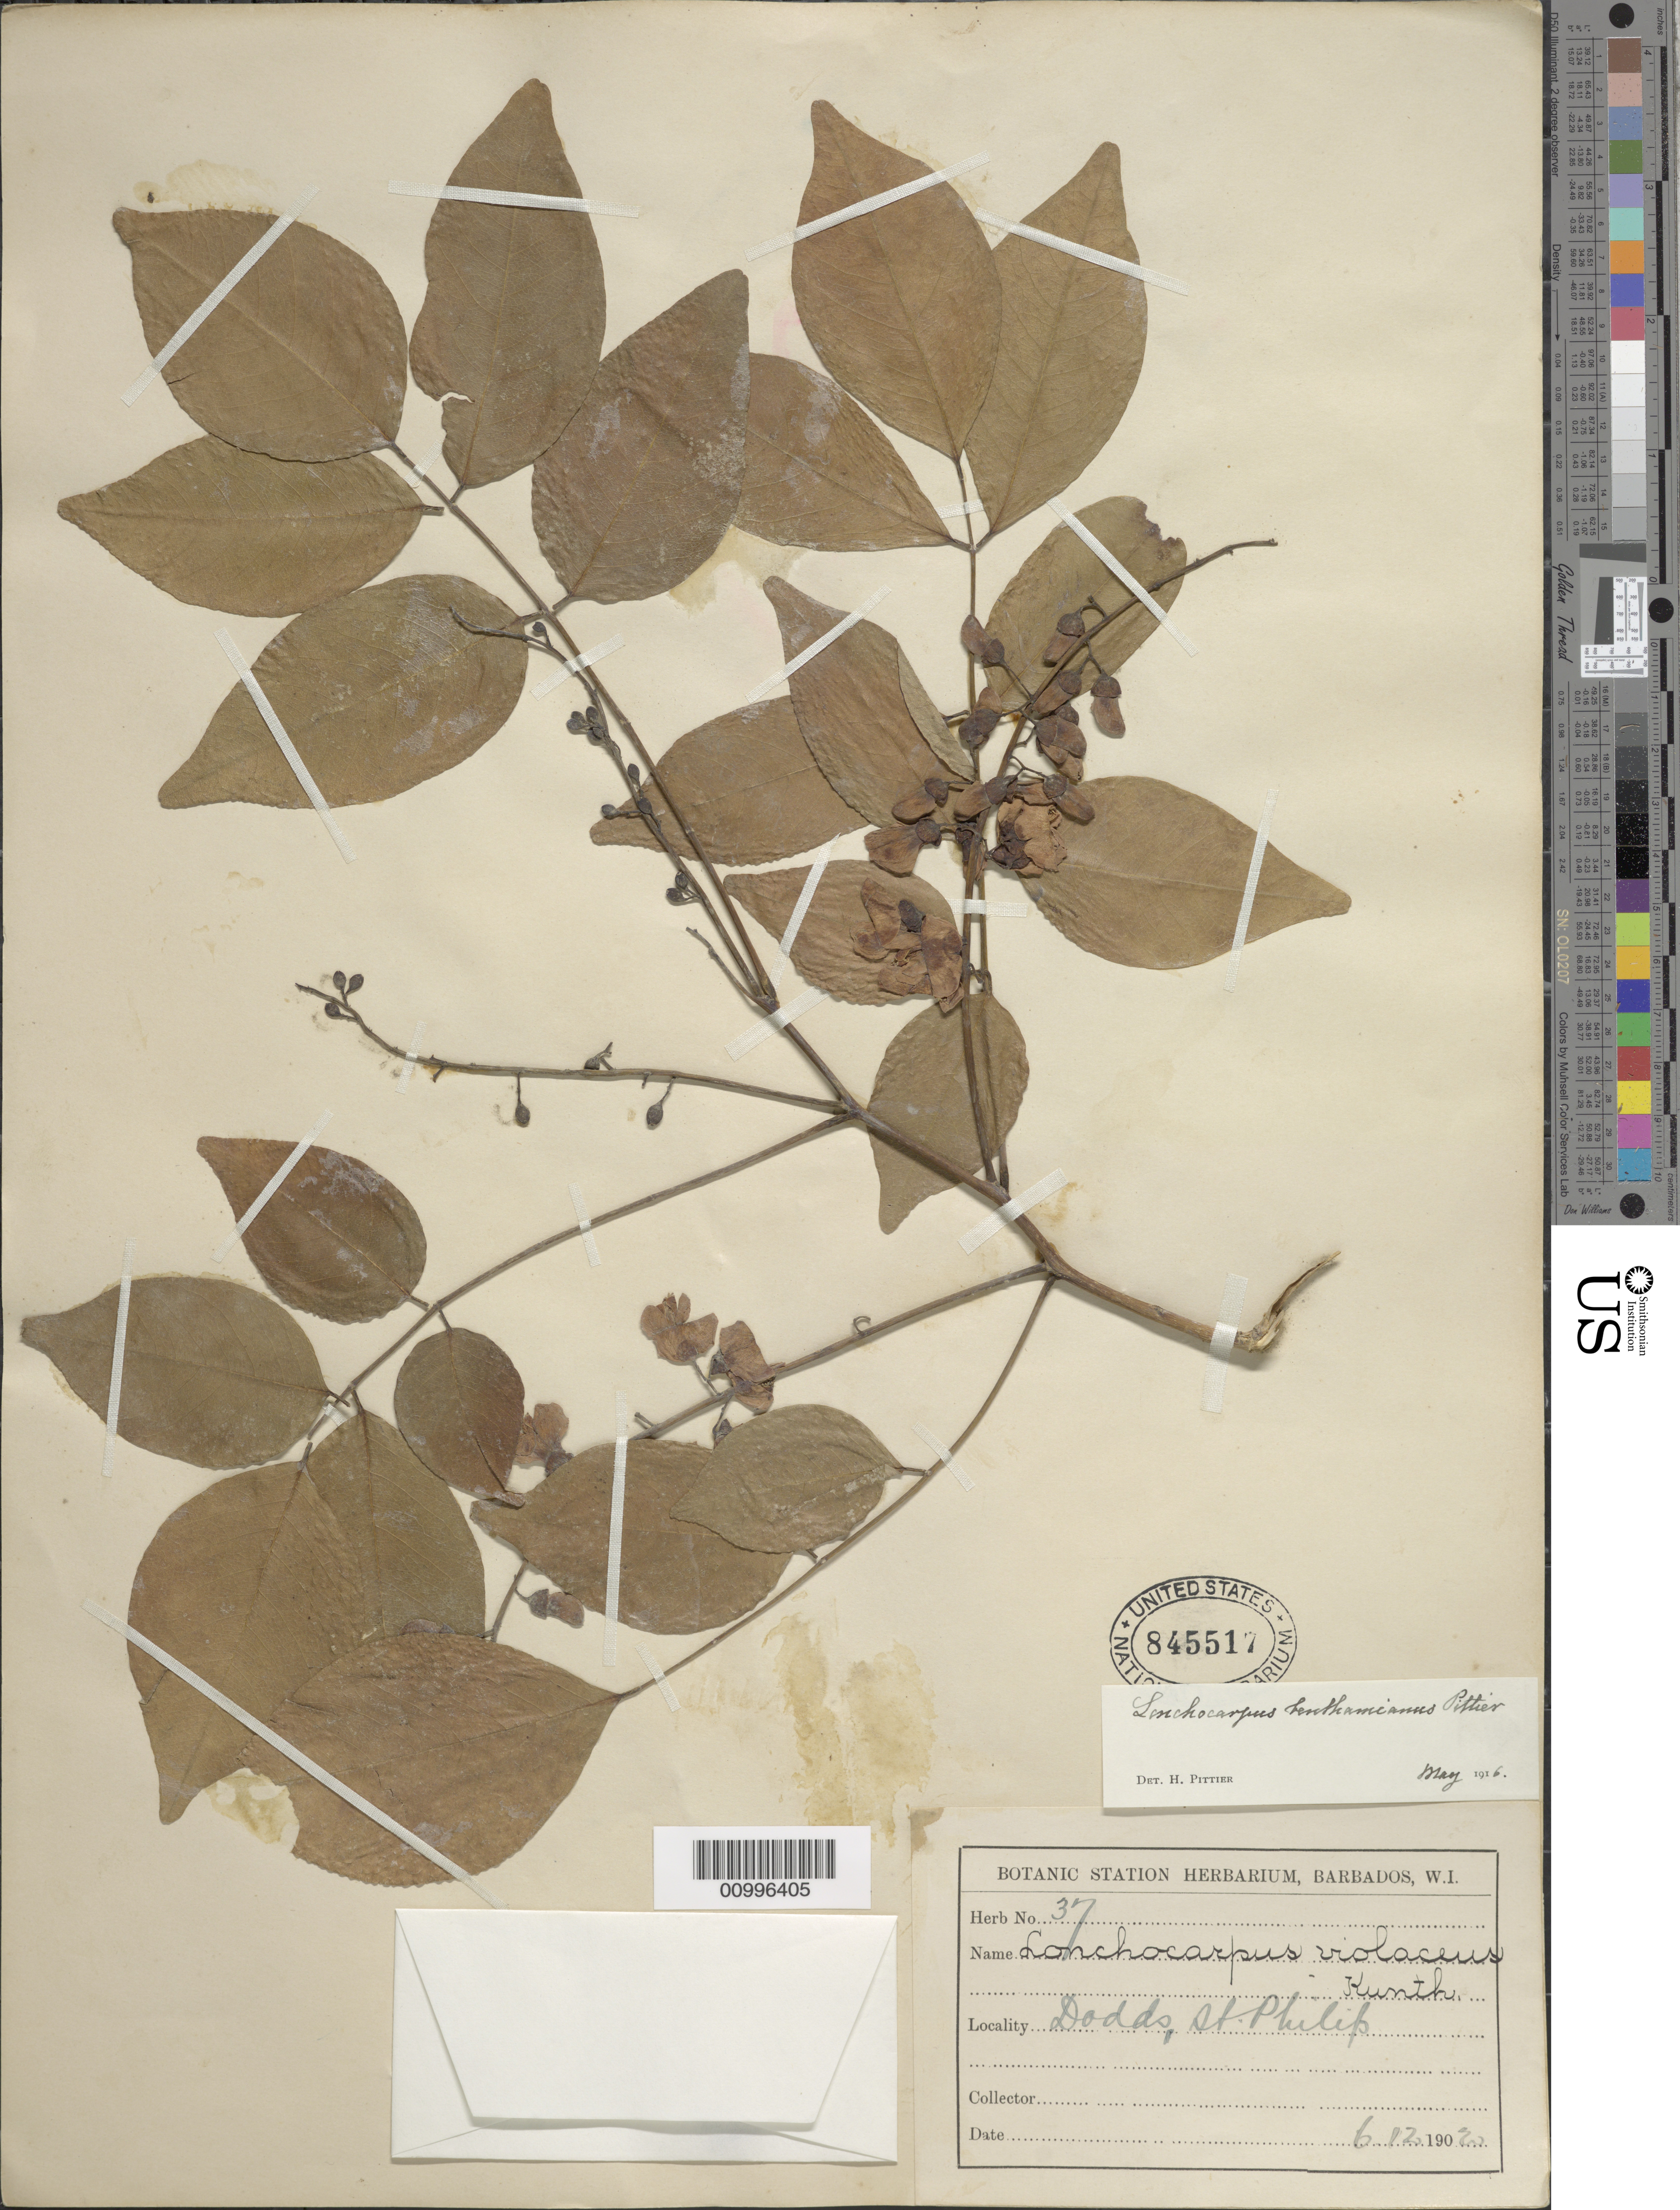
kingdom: Plantae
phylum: Tracheophyta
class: Magnoliopsida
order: Fabales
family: Fabaceae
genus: Lonchocarpus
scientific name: Lonchocarpus violaceus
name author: (Jacq.) DC.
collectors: ex herb. Bot. Sta. Barbados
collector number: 37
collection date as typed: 06 Dec 1902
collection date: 1902-12-06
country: Barbados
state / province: Saint Philip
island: Barbados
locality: collector; Botanic Station Herbarium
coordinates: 0 N, 0 E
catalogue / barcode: US 845517